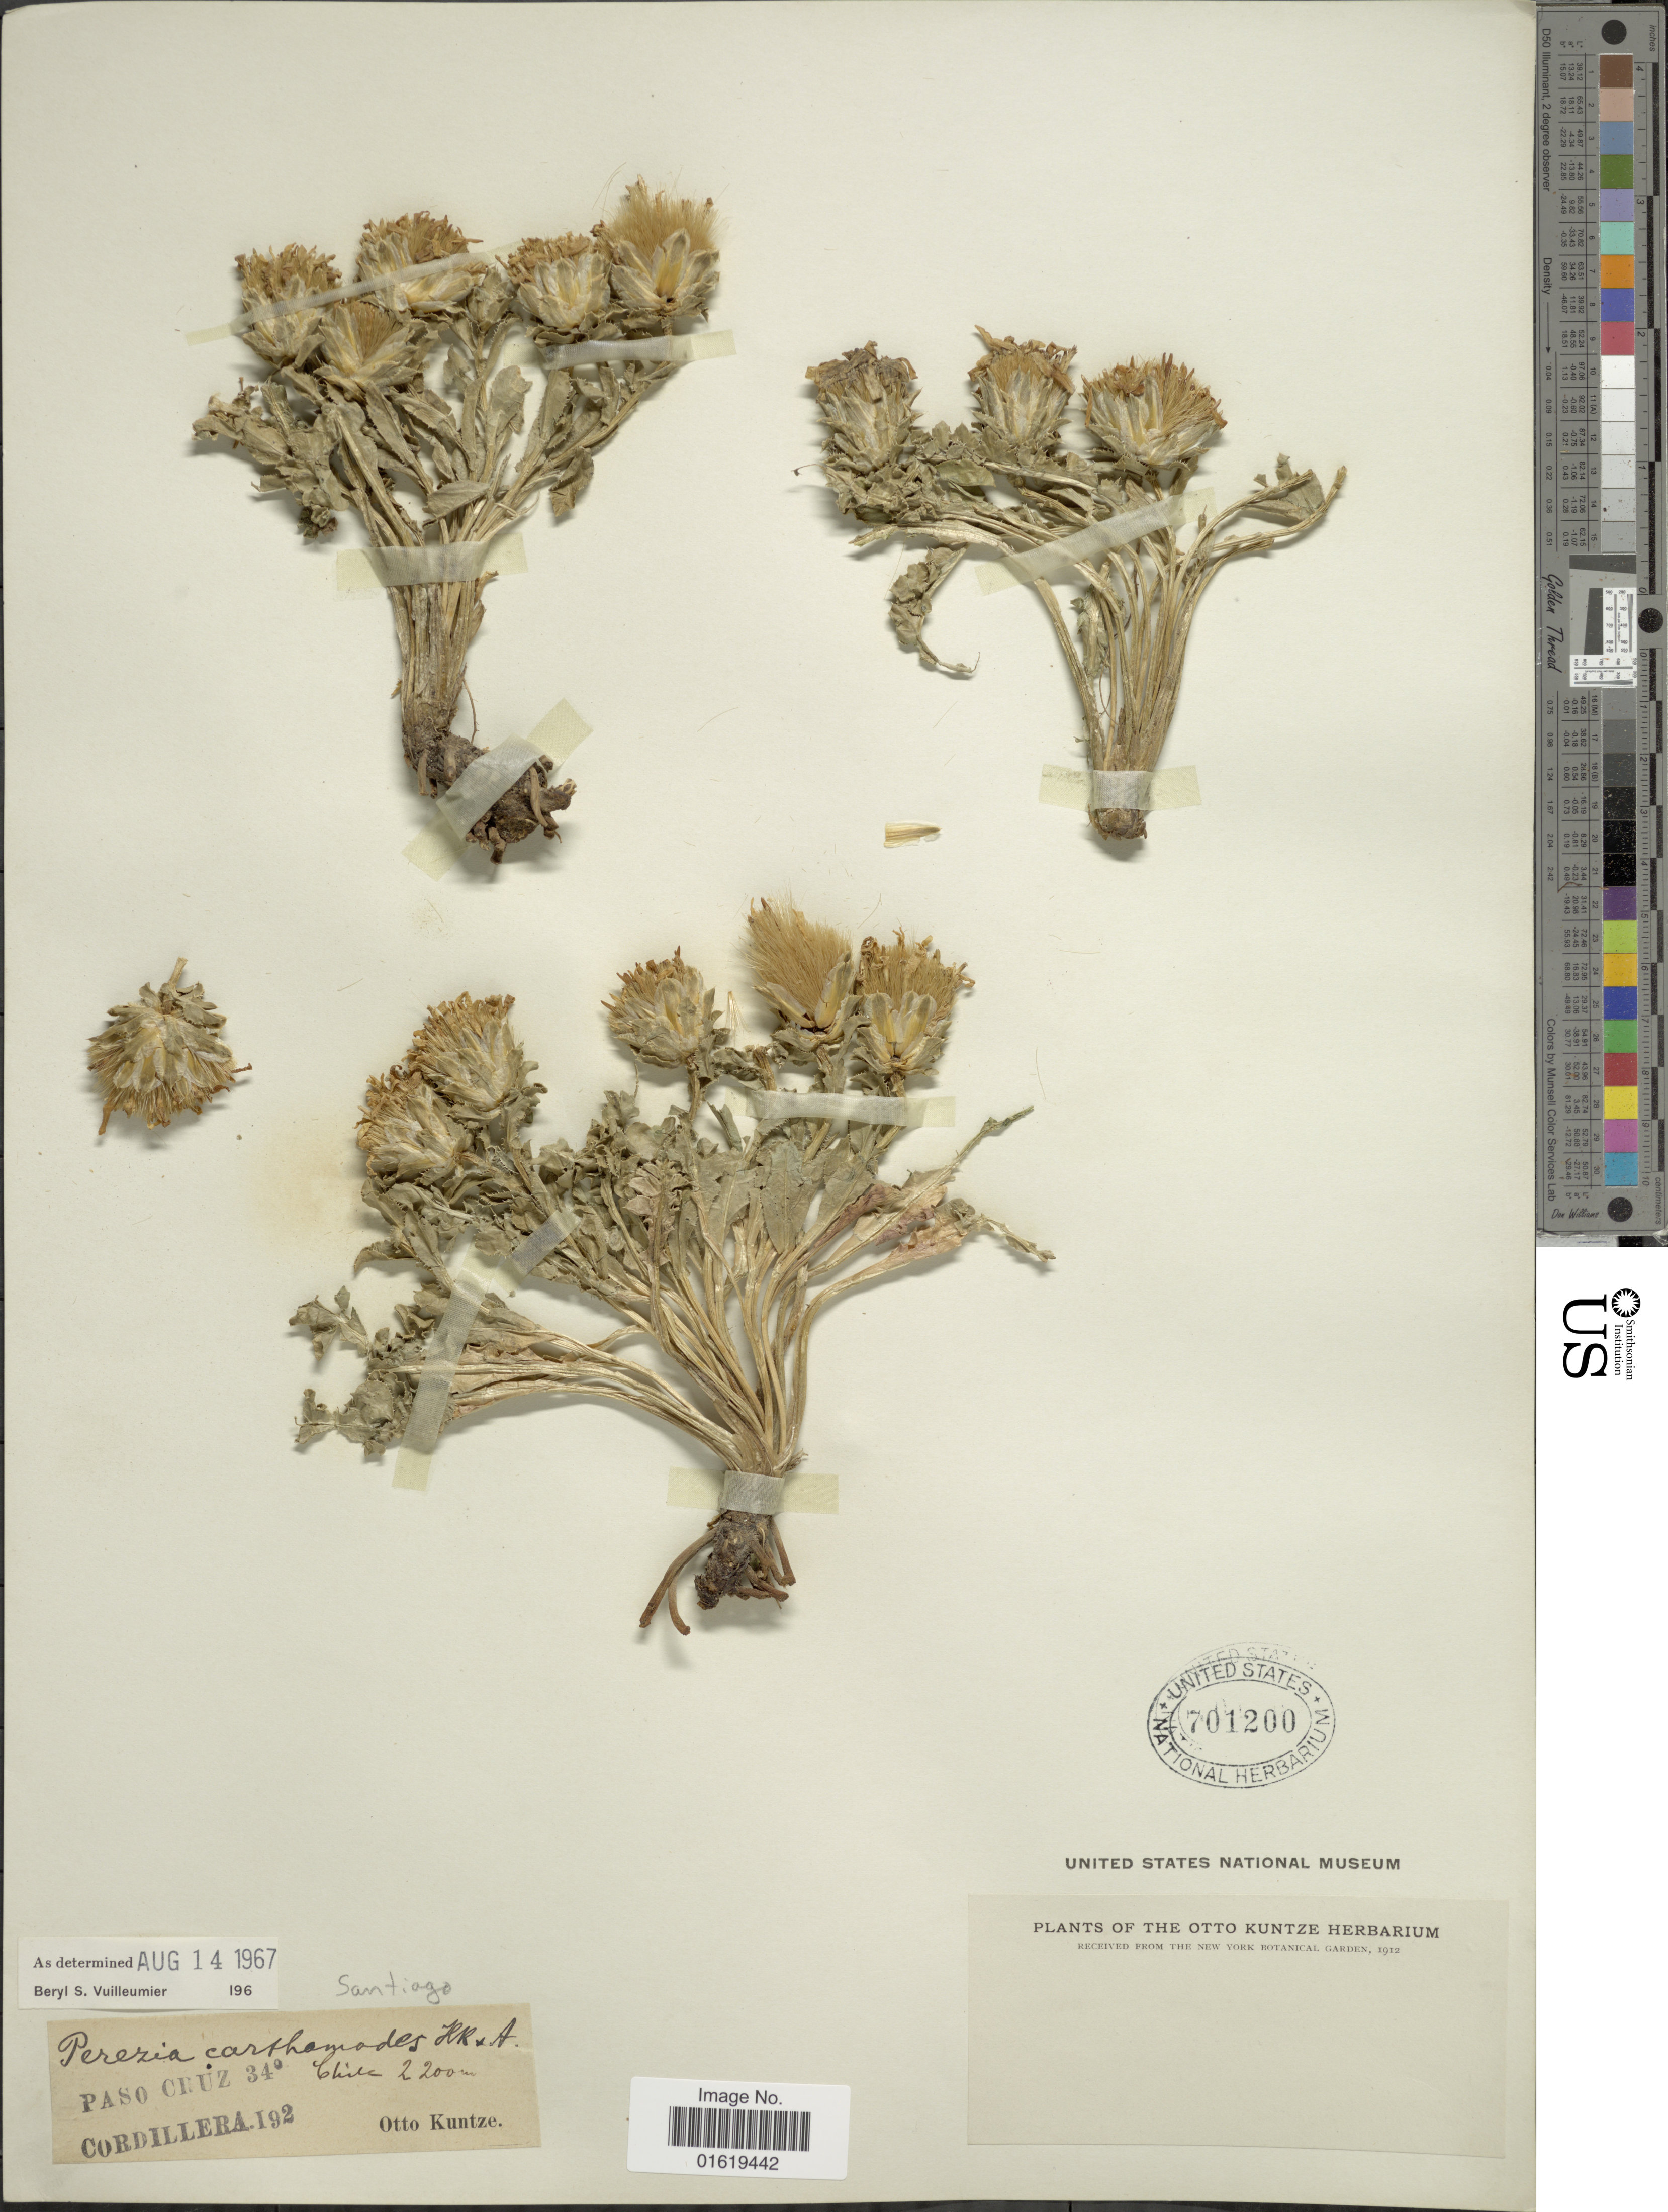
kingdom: Plantae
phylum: Tracheophyta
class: Magnoliopsida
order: Asterales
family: Asteraceae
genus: Perezia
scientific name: Perezia carthamoides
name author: (D. Don) Hook. & Arn.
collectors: C.E.O. Kuntze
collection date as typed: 192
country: Chile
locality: Paso Cruz. Cordillera.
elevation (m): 2200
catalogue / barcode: US 701200